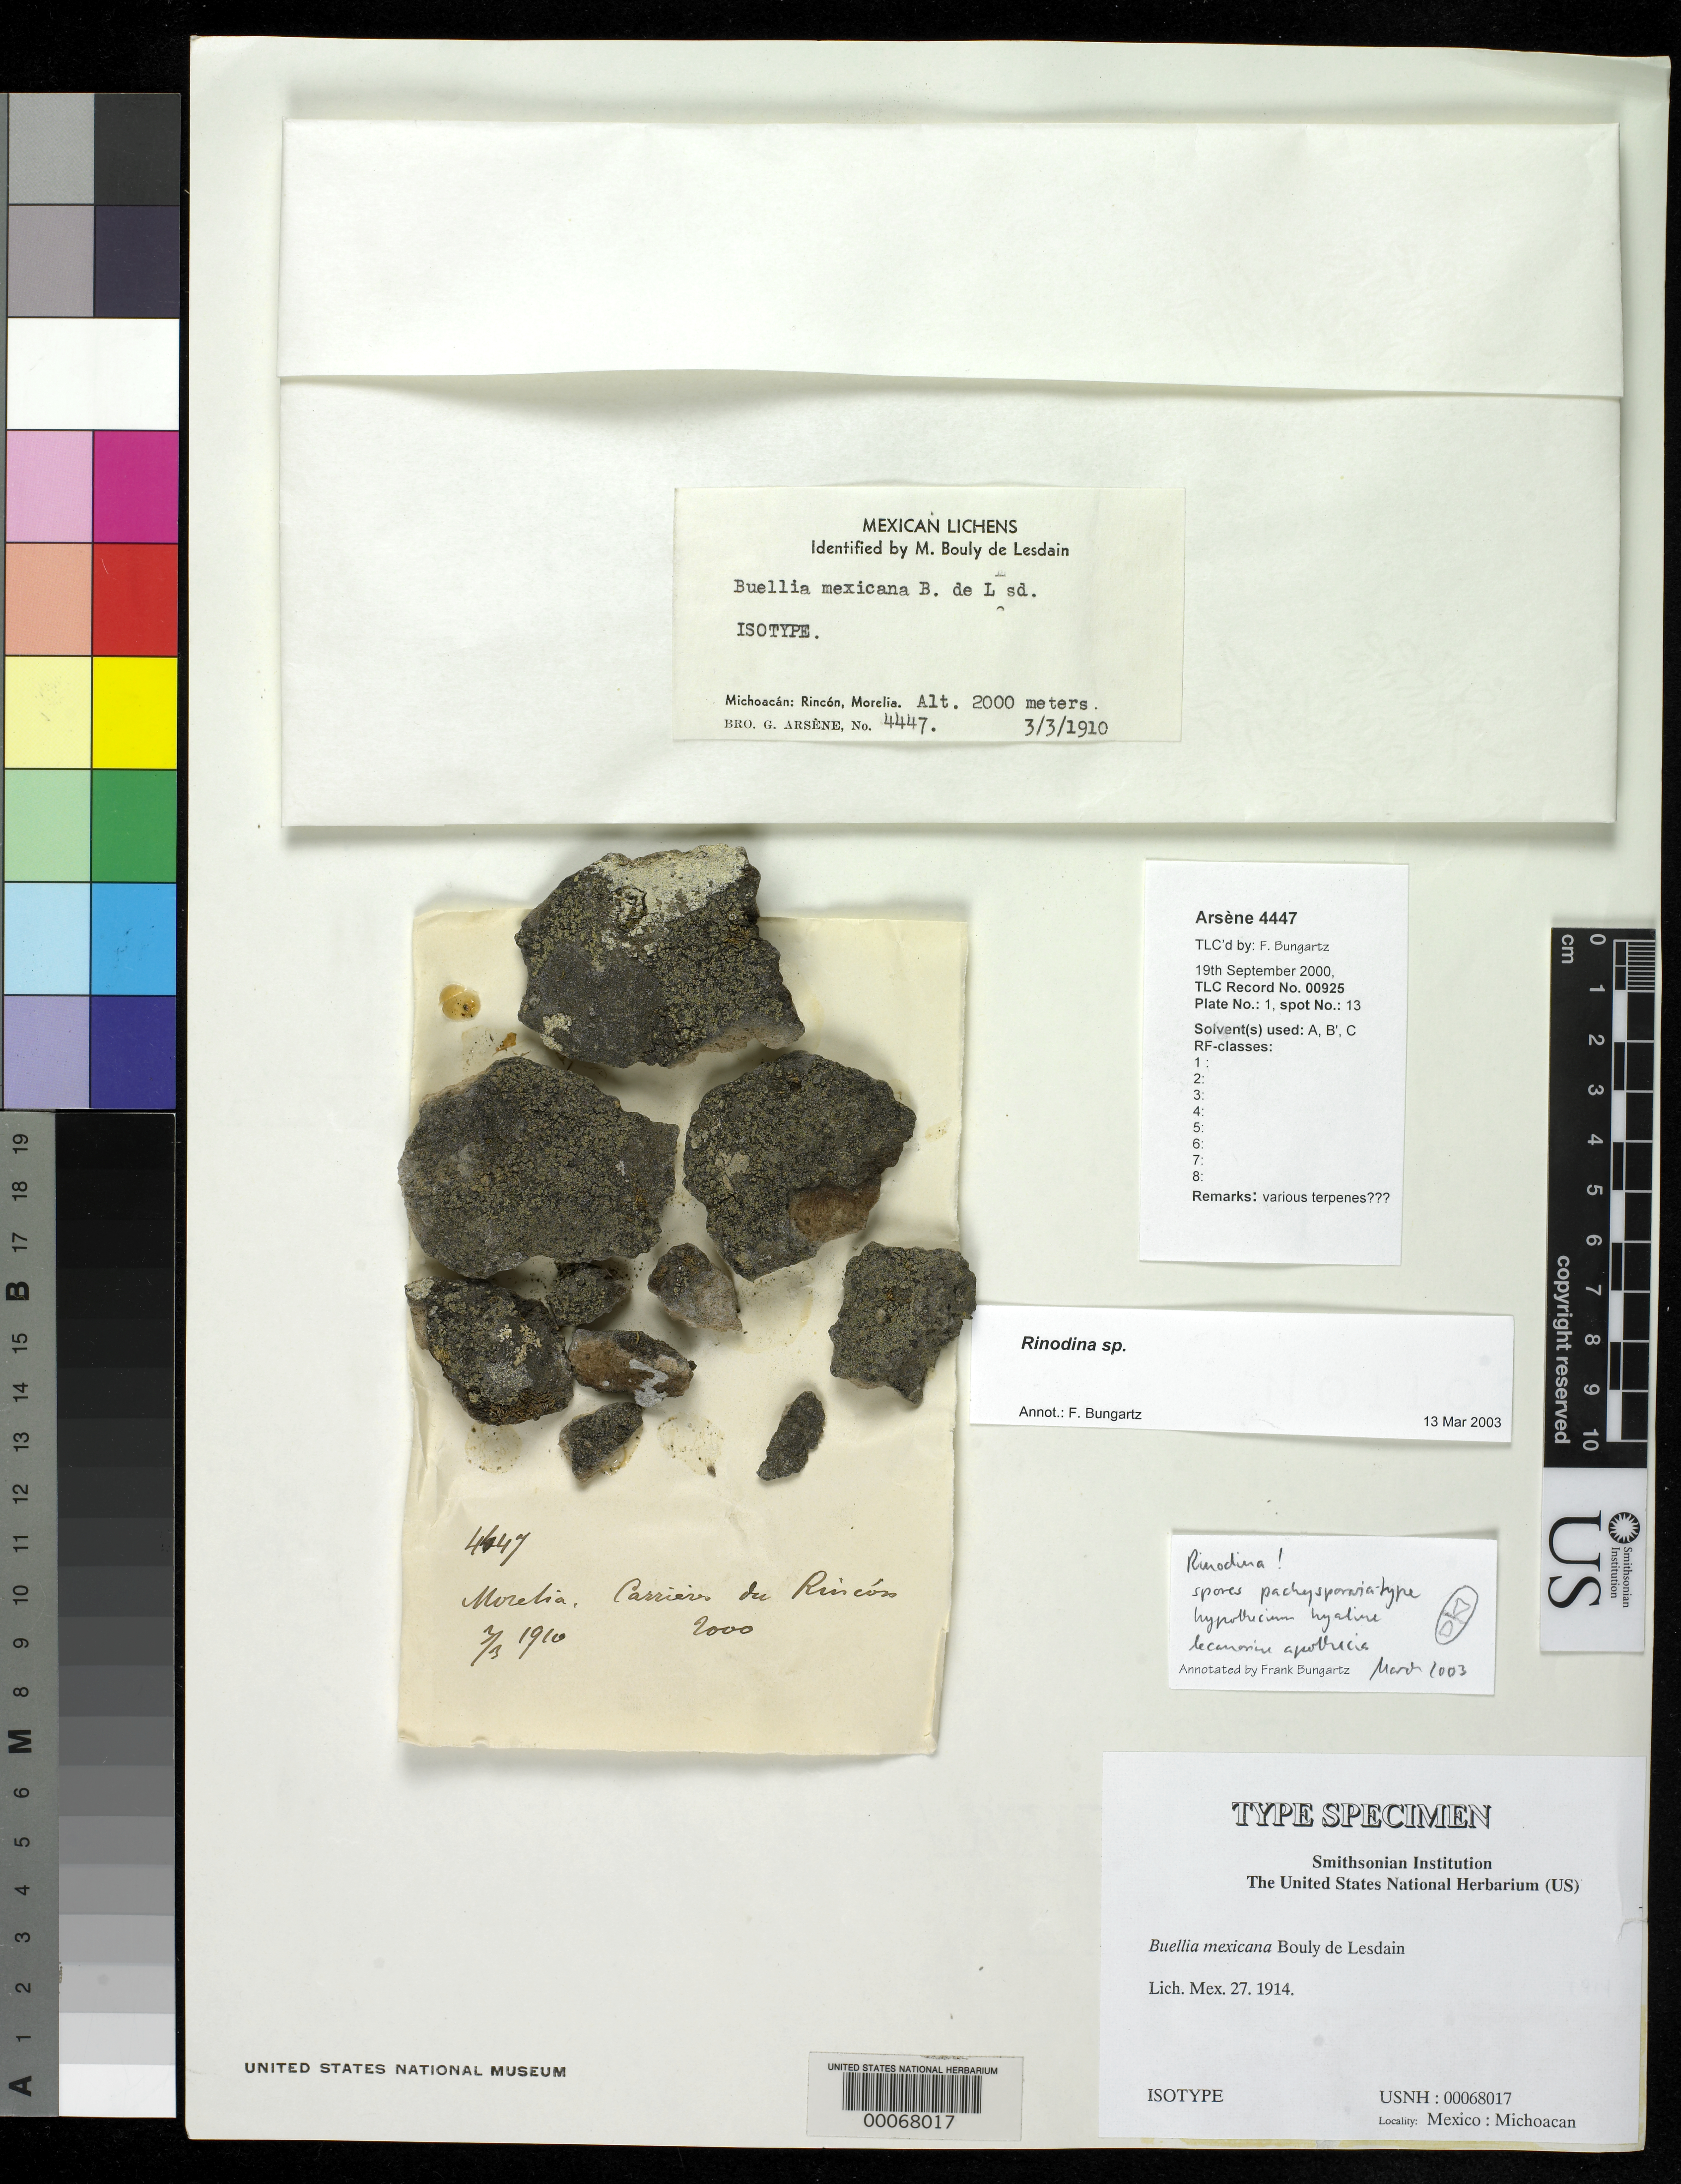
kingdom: Fungi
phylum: Ascomycota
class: Lecanoromycetes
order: Caliciales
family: Caliciaceae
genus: Buellia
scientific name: Buellia mexicana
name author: B. de Lesd.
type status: Isotype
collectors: Bro. G. Arsène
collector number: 4447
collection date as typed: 03 Mar 1910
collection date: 1910-03-03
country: Mexico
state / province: Michoacán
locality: Rincon, Morelia.